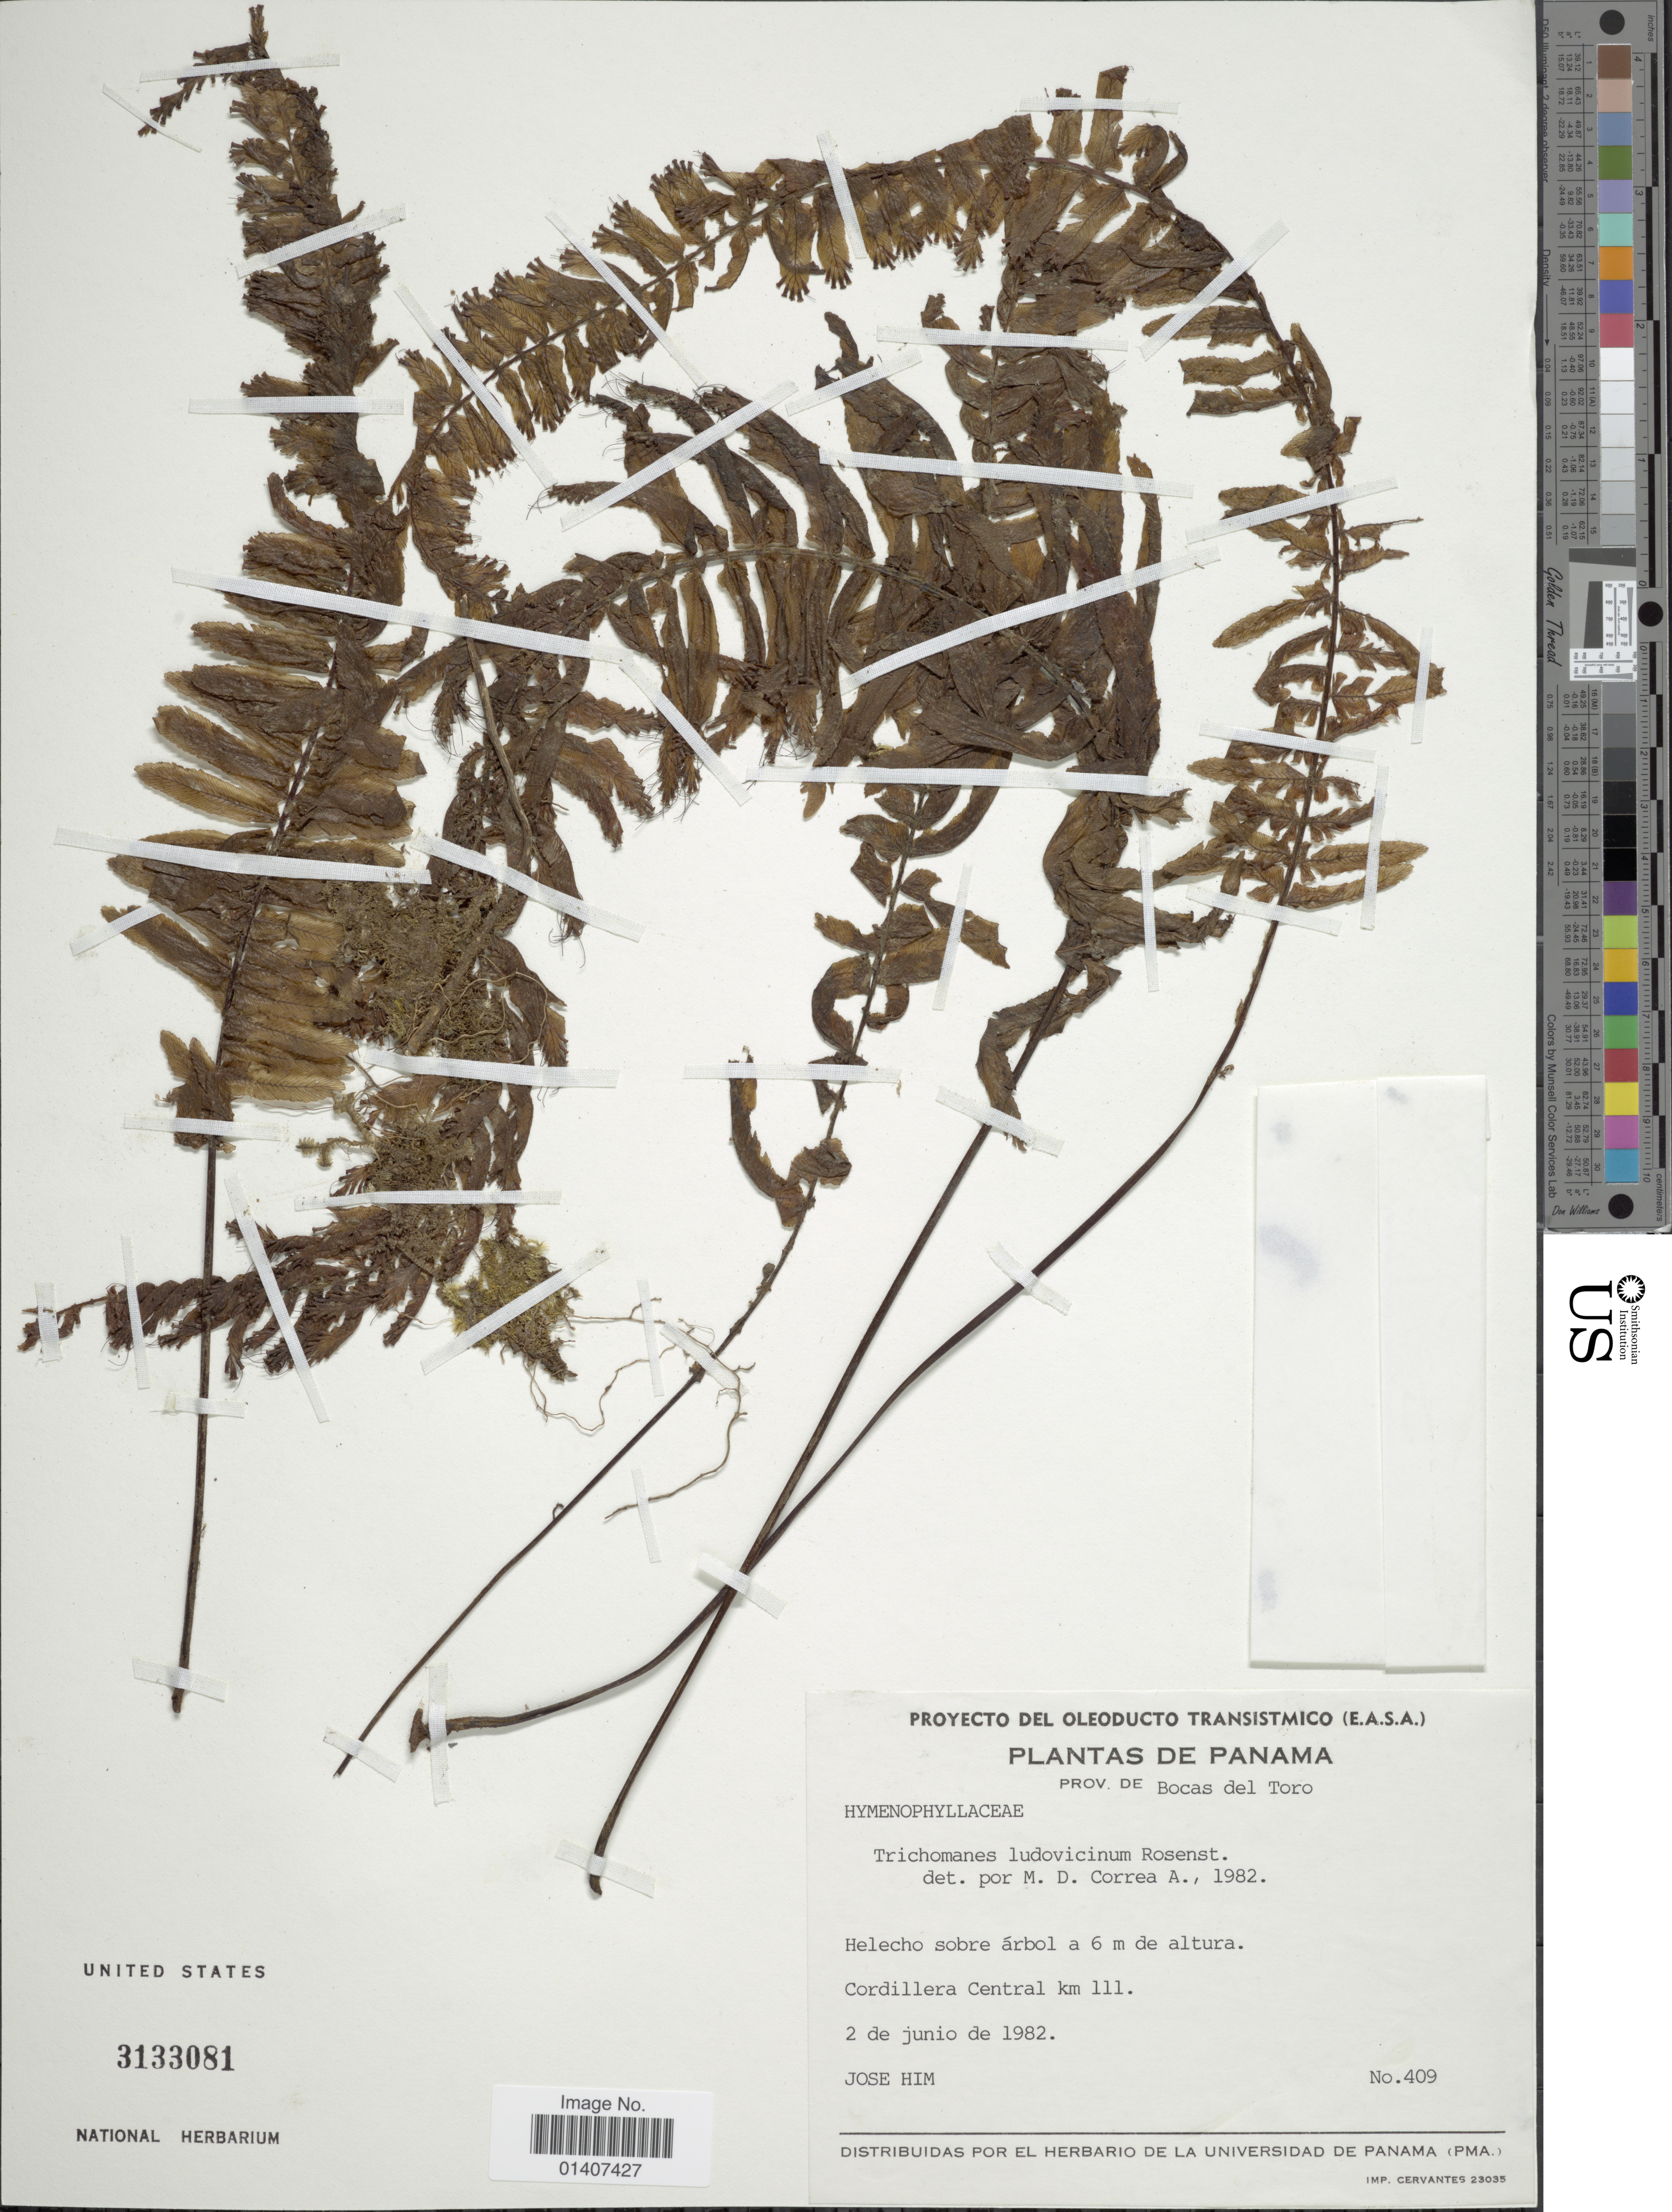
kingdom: Plantae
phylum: Tracheophyta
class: Polypodiopsida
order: Hymenophyllales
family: Hymenophyllaceae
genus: Trichomanes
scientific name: Trichomanes ludovicinum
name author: Rosenst.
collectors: J. Him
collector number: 409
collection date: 1982-06-02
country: Panama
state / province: Bocas del Toro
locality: Bocas del Toro, Cordillera Central km 111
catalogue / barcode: US 3133081